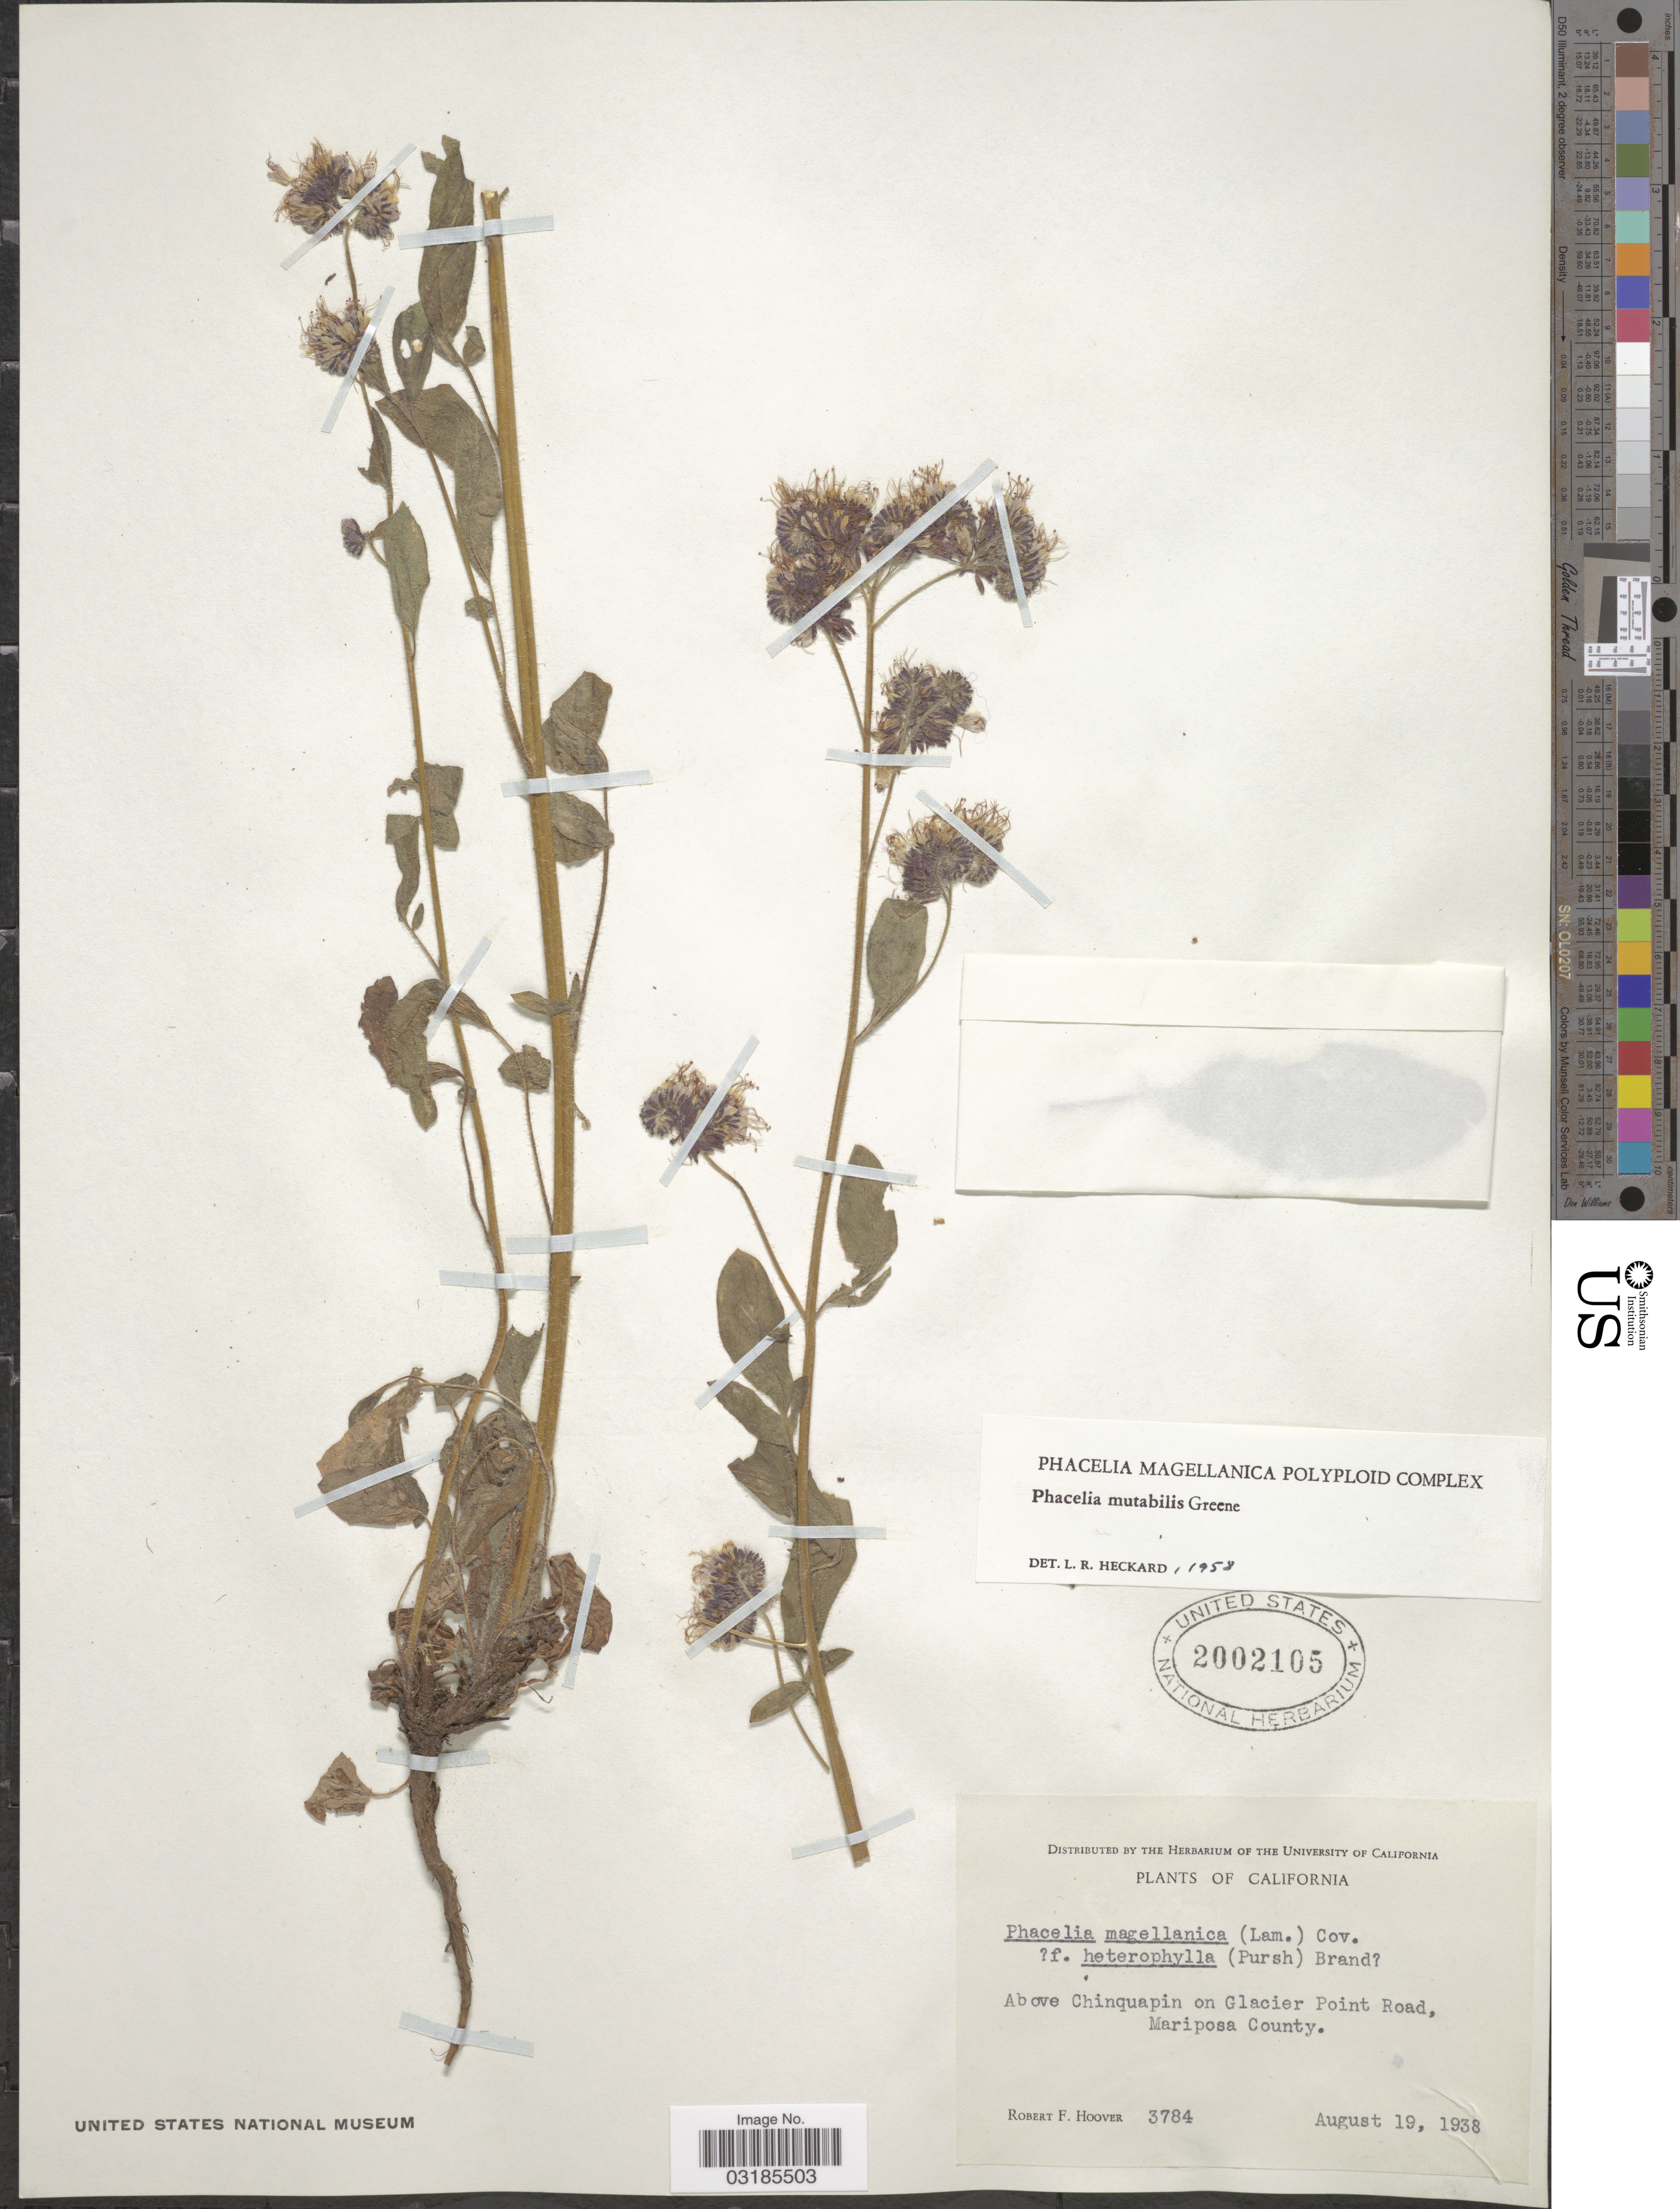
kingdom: Plantae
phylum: Tracheophyta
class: Magnoliopsida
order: Boraginales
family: Hydrophyllaceae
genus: Phacelia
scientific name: Phacelia mutabilis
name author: Greene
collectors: R. F. Hoover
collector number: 3784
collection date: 1938-08-19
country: United States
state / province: California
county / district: Mariposa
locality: Above Chinquapin on Glacier Point Road, Mariposa County.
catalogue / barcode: US 2002105